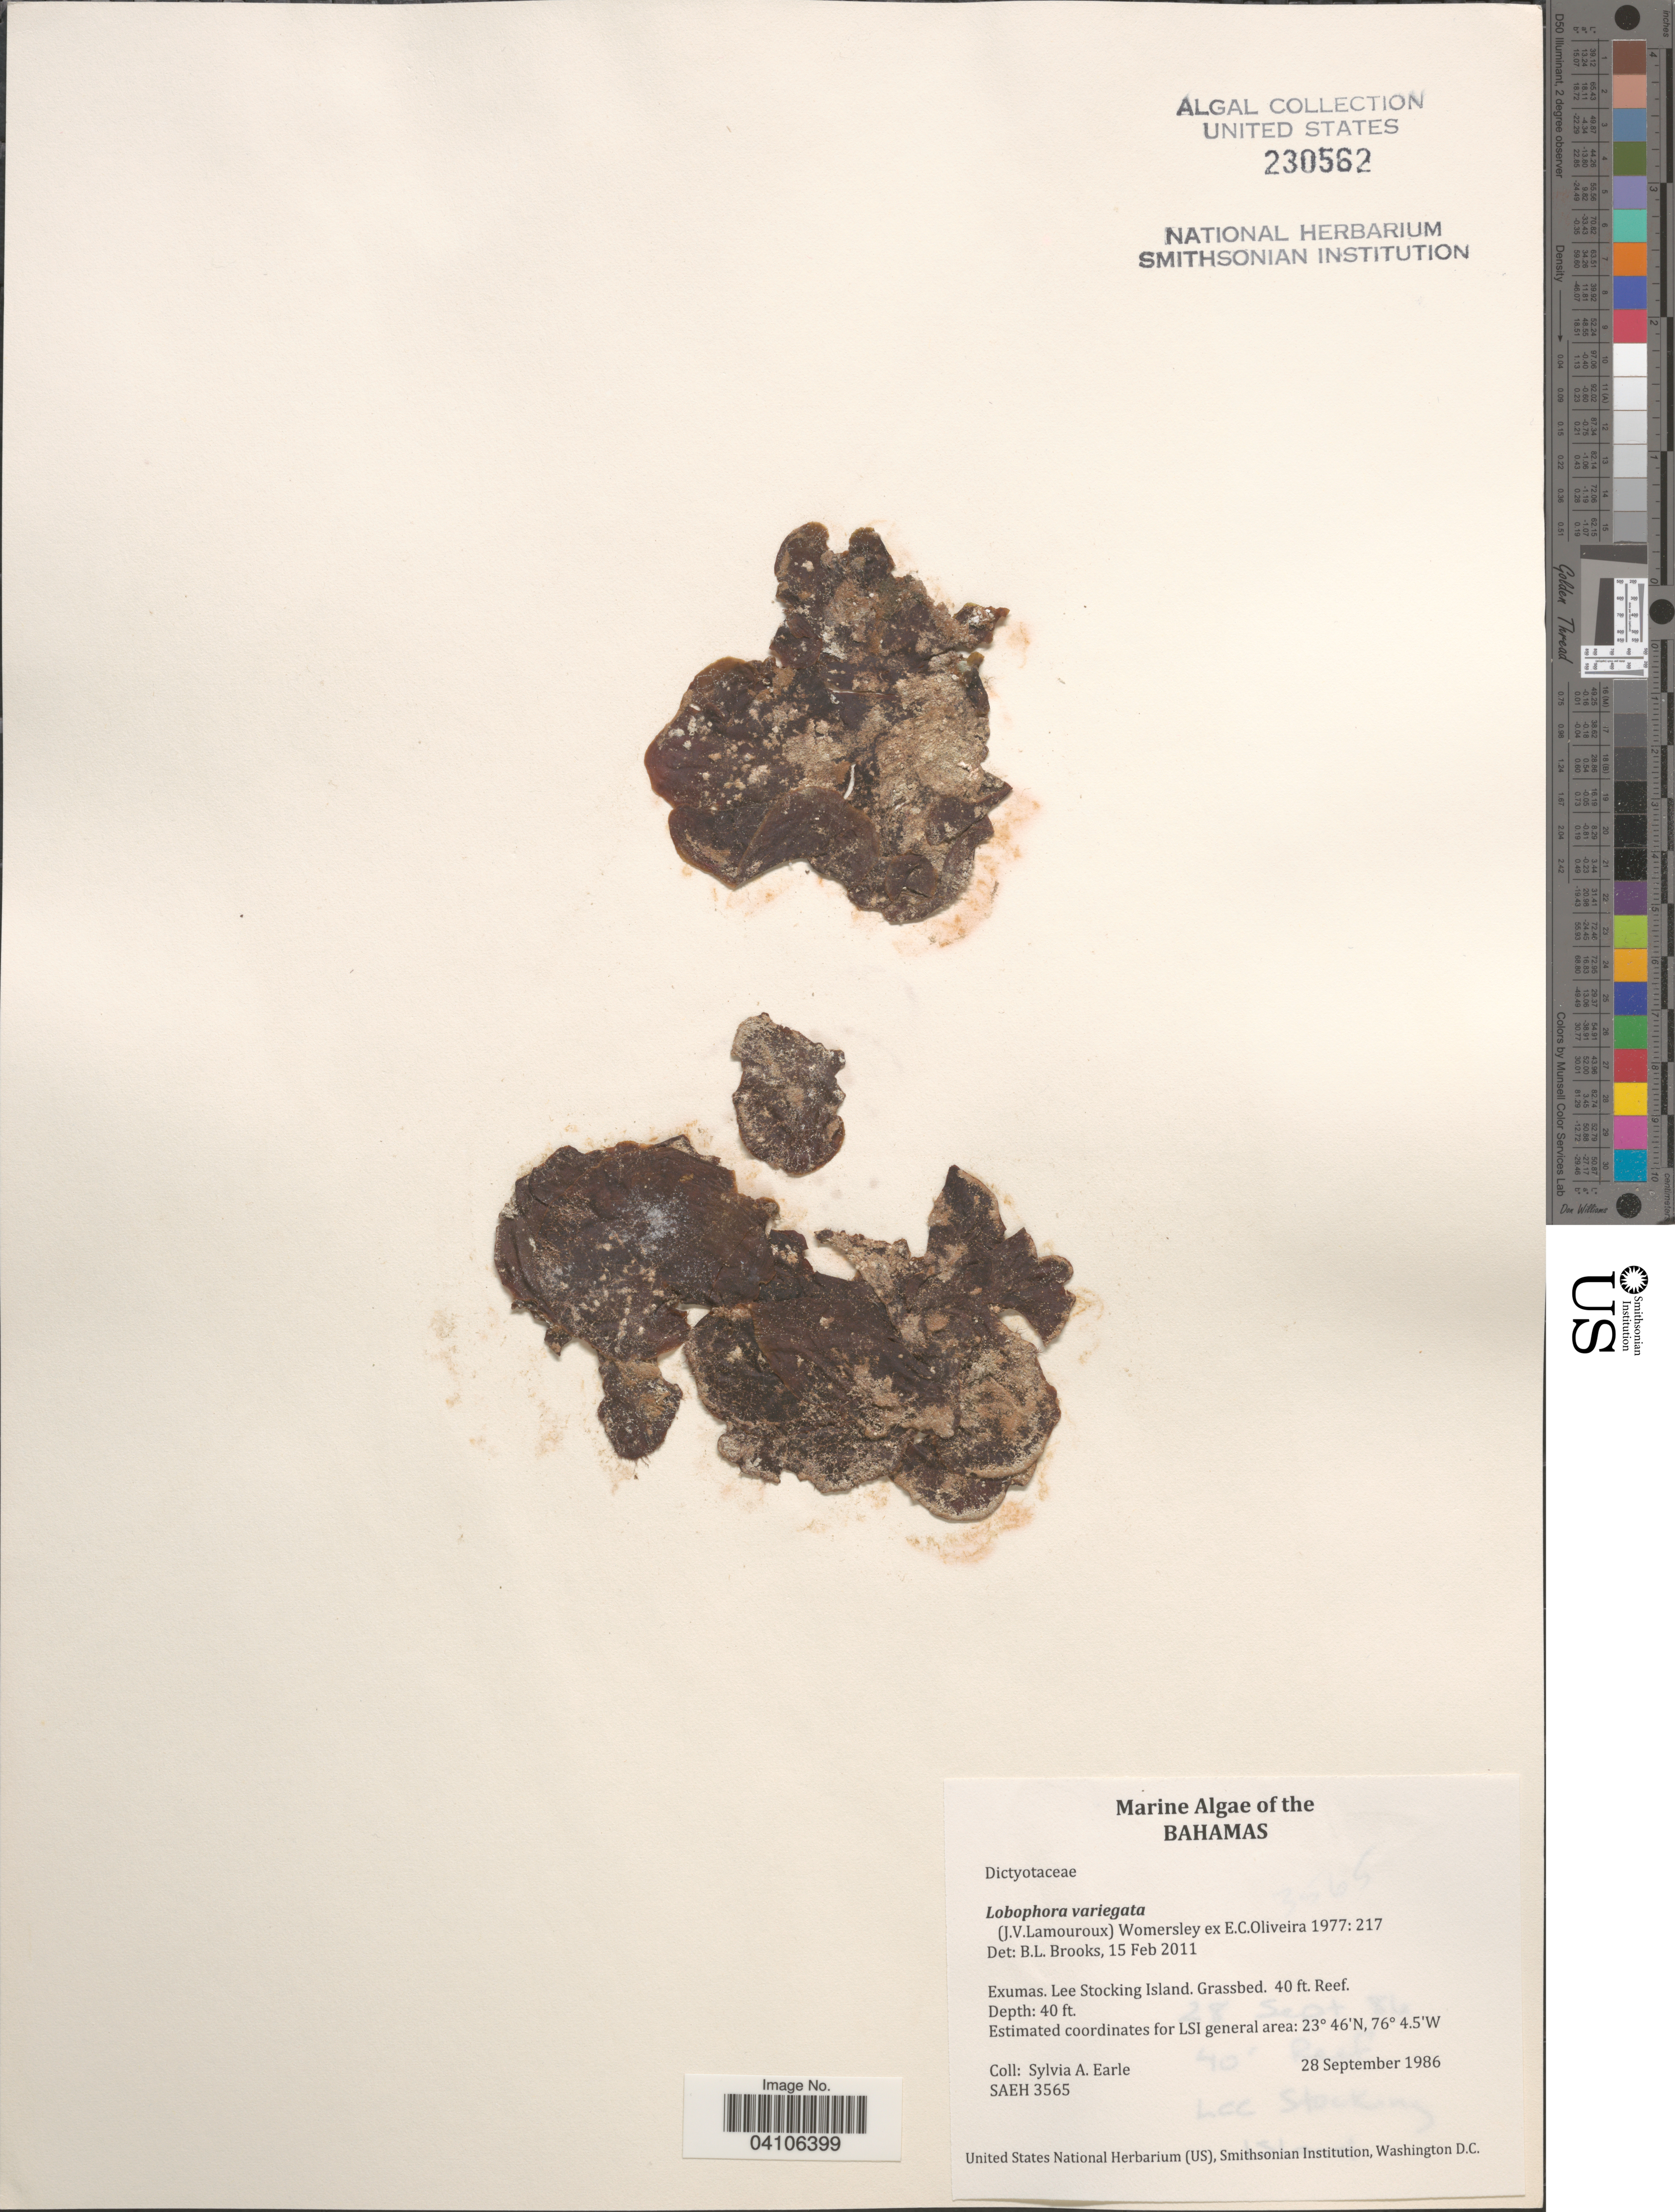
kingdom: Chromista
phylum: Ochrophyta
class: Phaeophyceae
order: Dictyotales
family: Dictyotaceae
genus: Lobophora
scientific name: Lobophora variegata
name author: (J.V.Lamouroux) Womersley & E.C. Oliveira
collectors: S. A. Earle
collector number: SAEH3565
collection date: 1986-09-28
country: Bahamas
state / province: Exuma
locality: Exumas. Lee Stocking Island.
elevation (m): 12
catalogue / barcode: US 230562